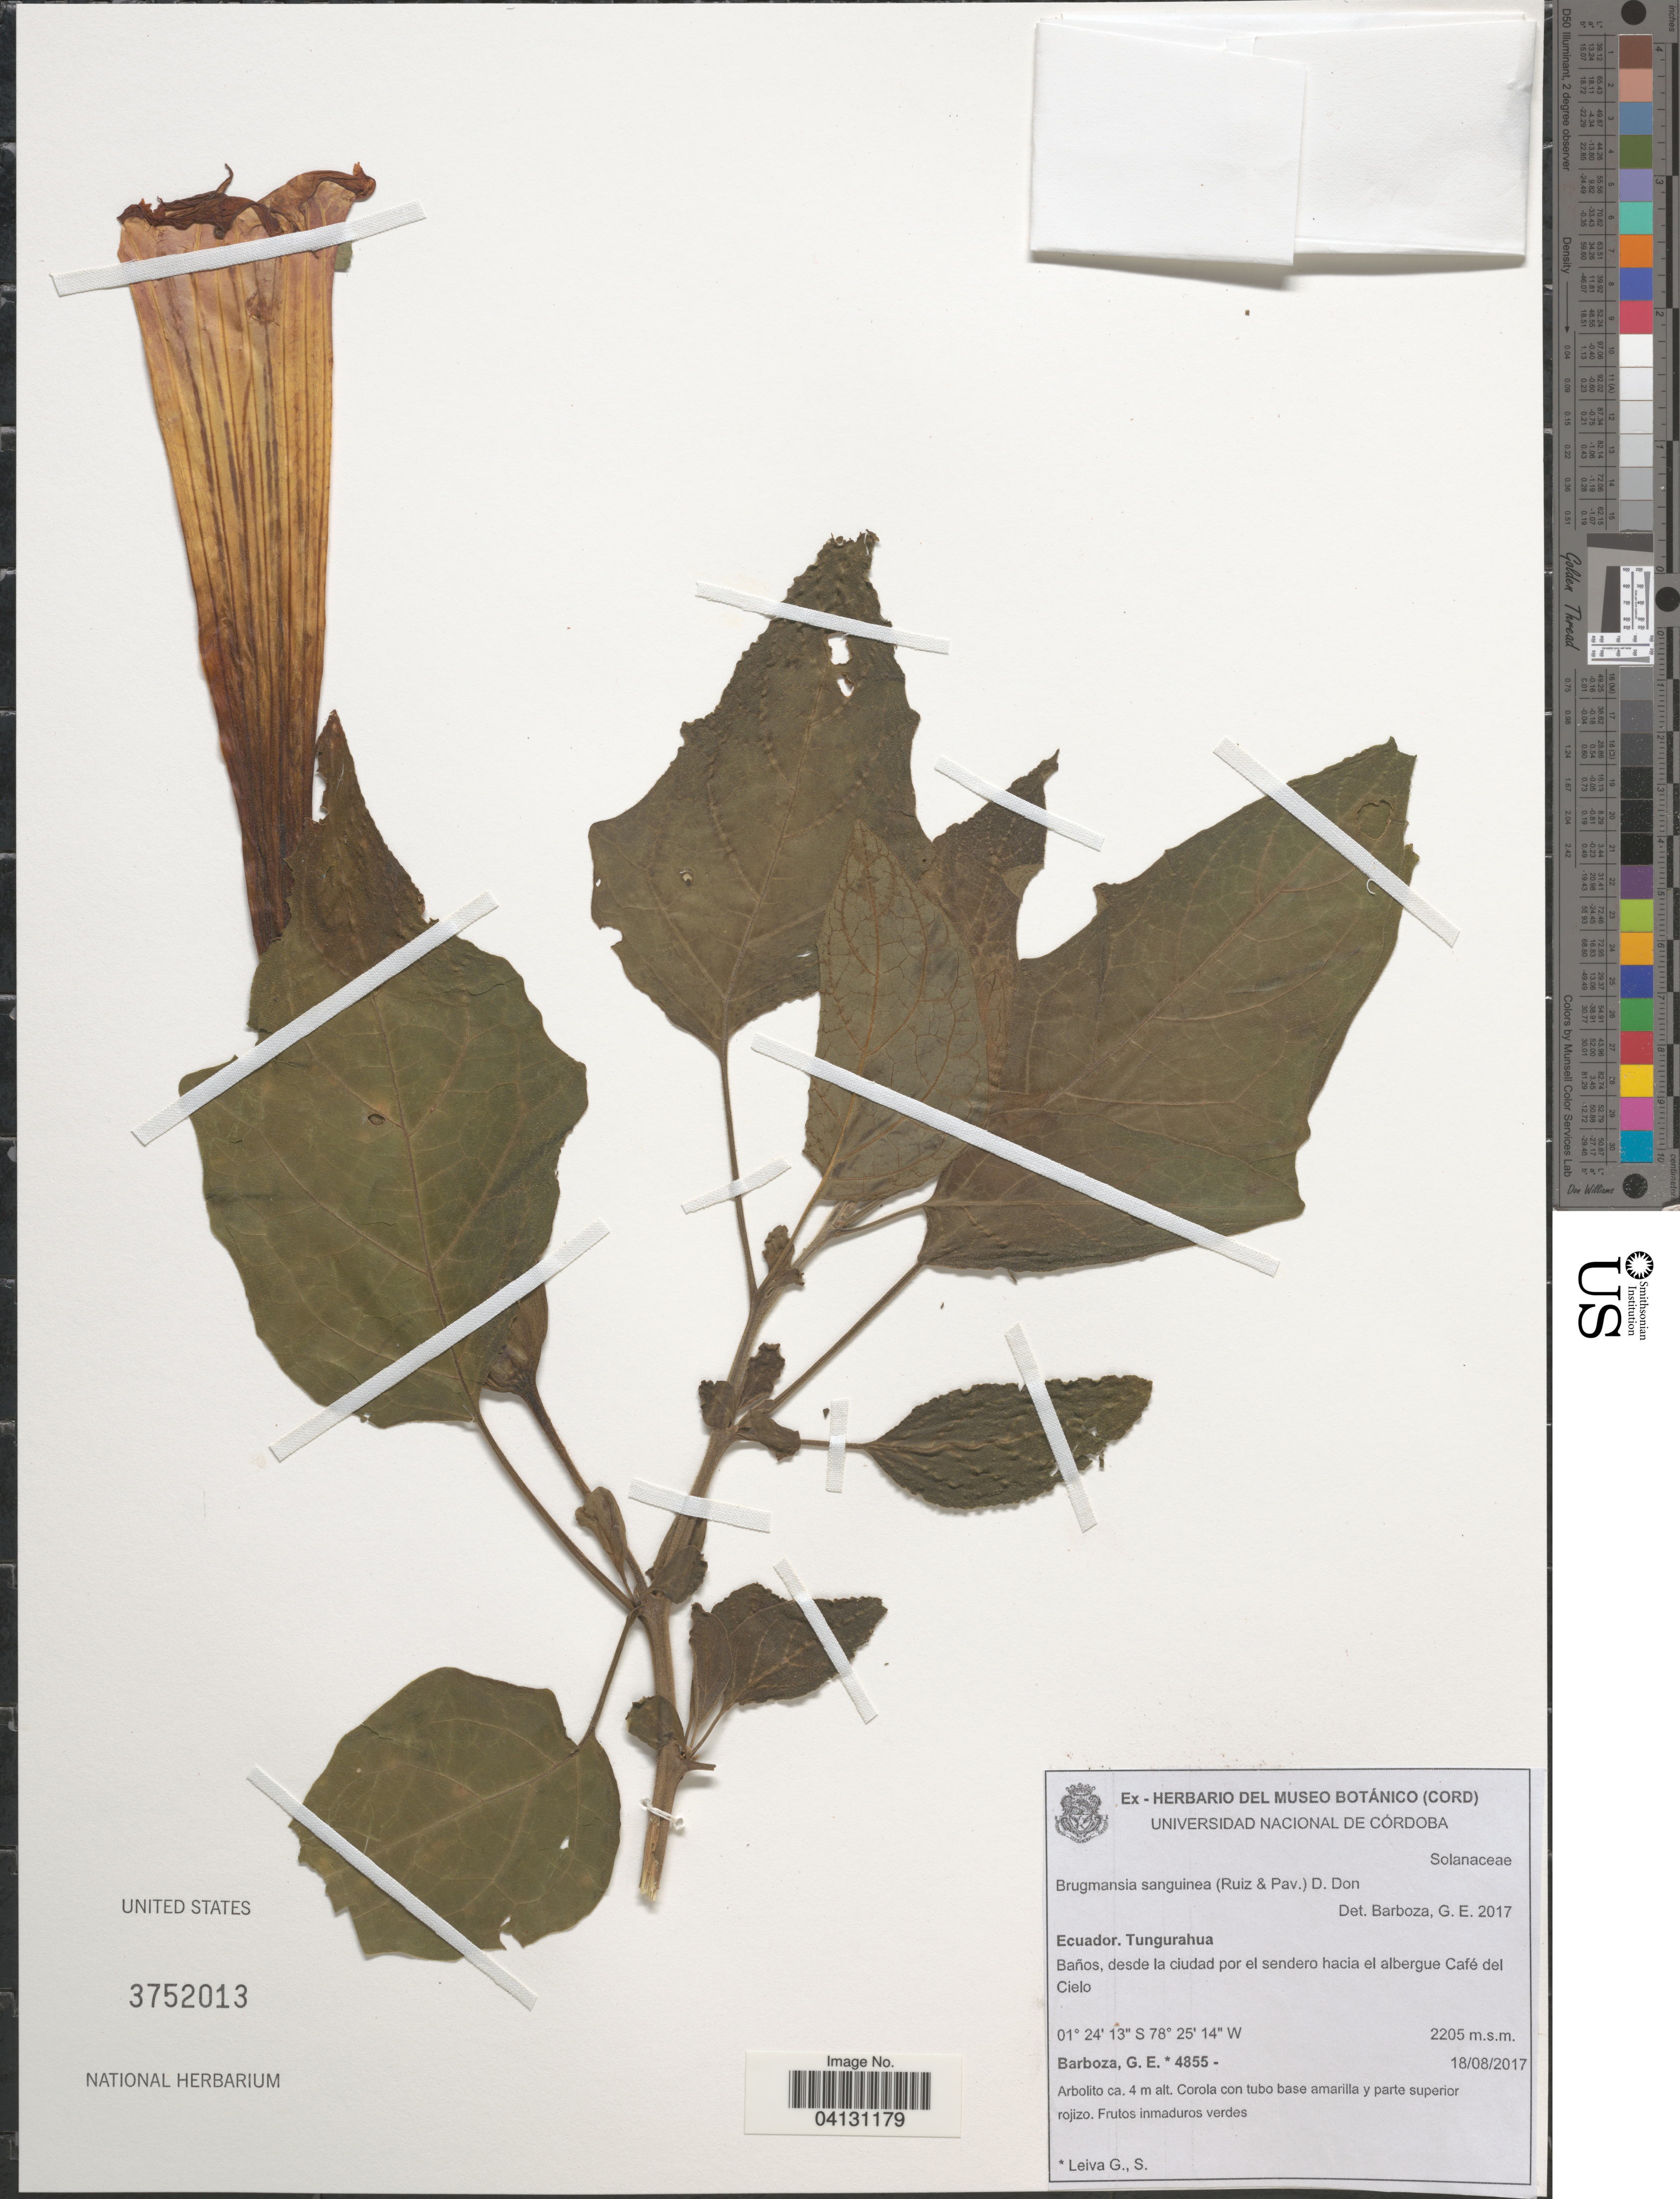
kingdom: Plantae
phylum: Tracheophyta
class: Magnoliopsida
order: Solanales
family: Solanaceae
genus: Brugmansia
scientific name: Brugmansia sanguinea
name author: (Ruiz & Pav.) D. Don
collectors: G. E. Barboza & S. Leiva G.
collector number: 4855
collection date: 2017-08-18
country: Ecuador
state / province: Tungurahua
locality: Baños, desde la ciudad por el sendero hacia el albergue Café del Cielo.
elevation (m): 2205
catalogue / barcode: US 3752013